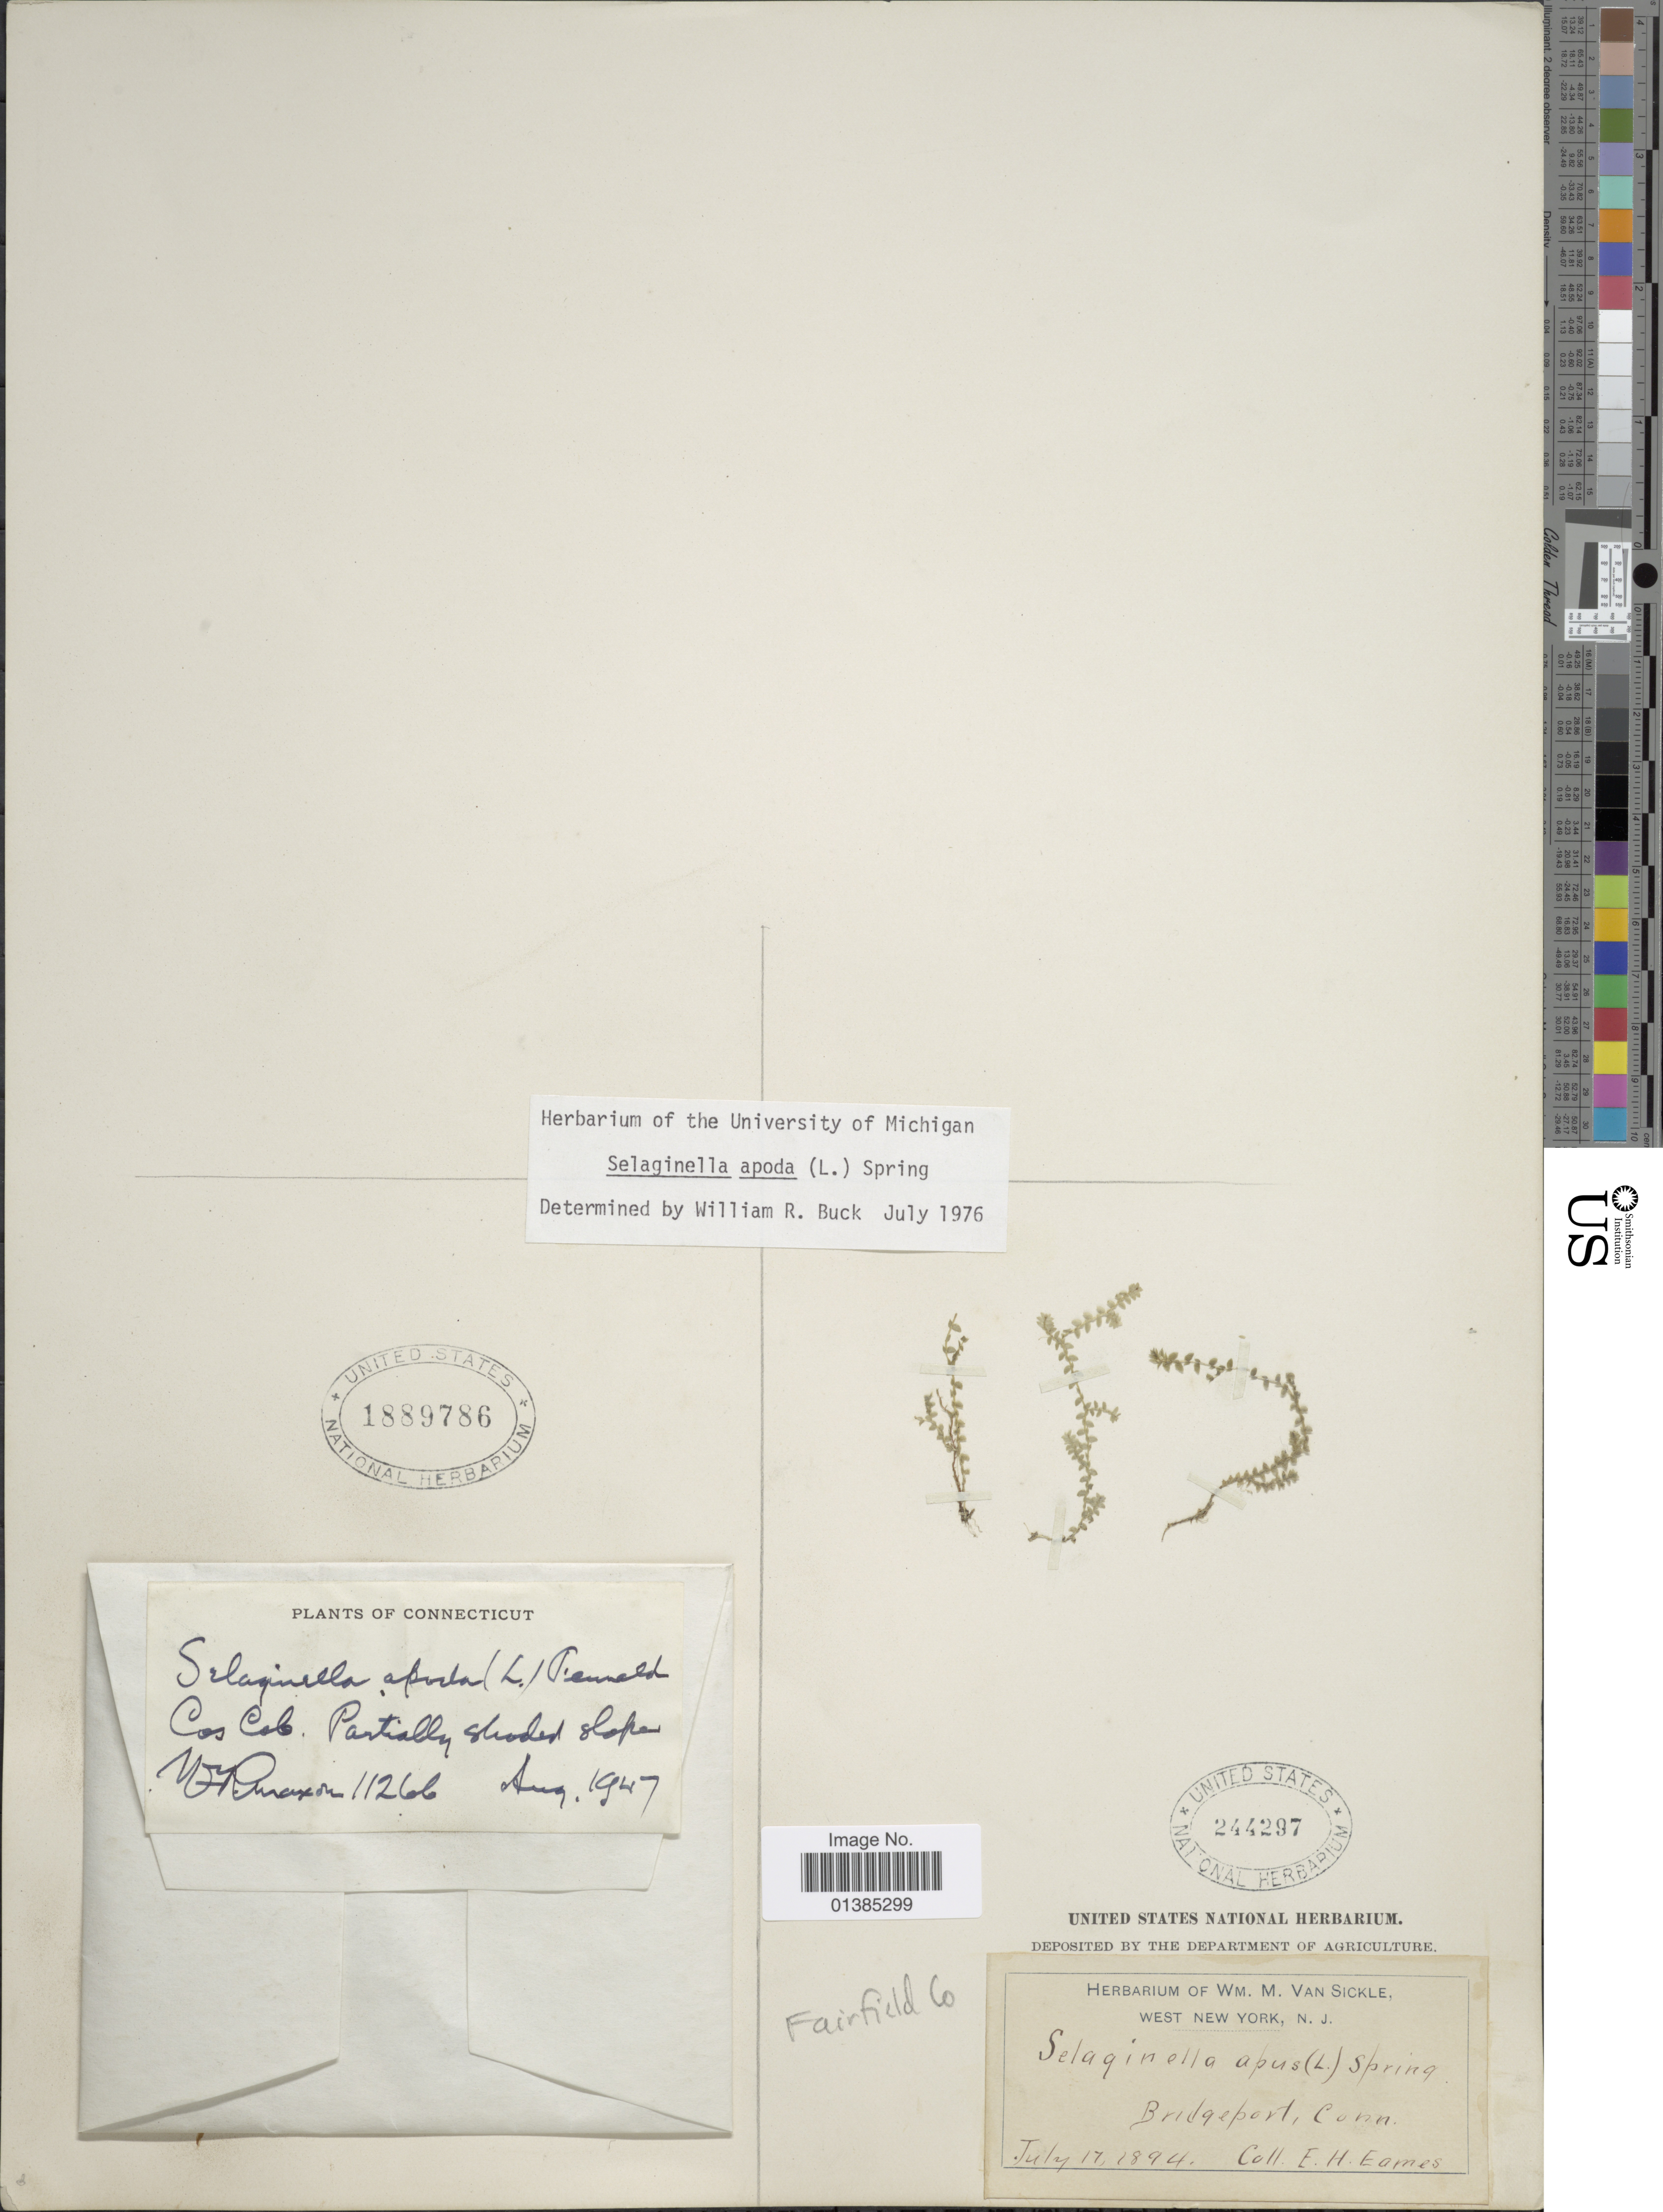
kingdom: Plantae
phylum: Tracheophyta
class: Lycopodiopsida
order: Selaginellales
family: Selaginellaceae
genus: Selaginella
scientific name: Selaginella apus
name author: Spring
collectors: W. R. Maxon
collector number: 11266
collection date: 1947-08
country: United States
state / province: Connecticut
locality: Cos Cab.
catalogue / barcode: US 1889786